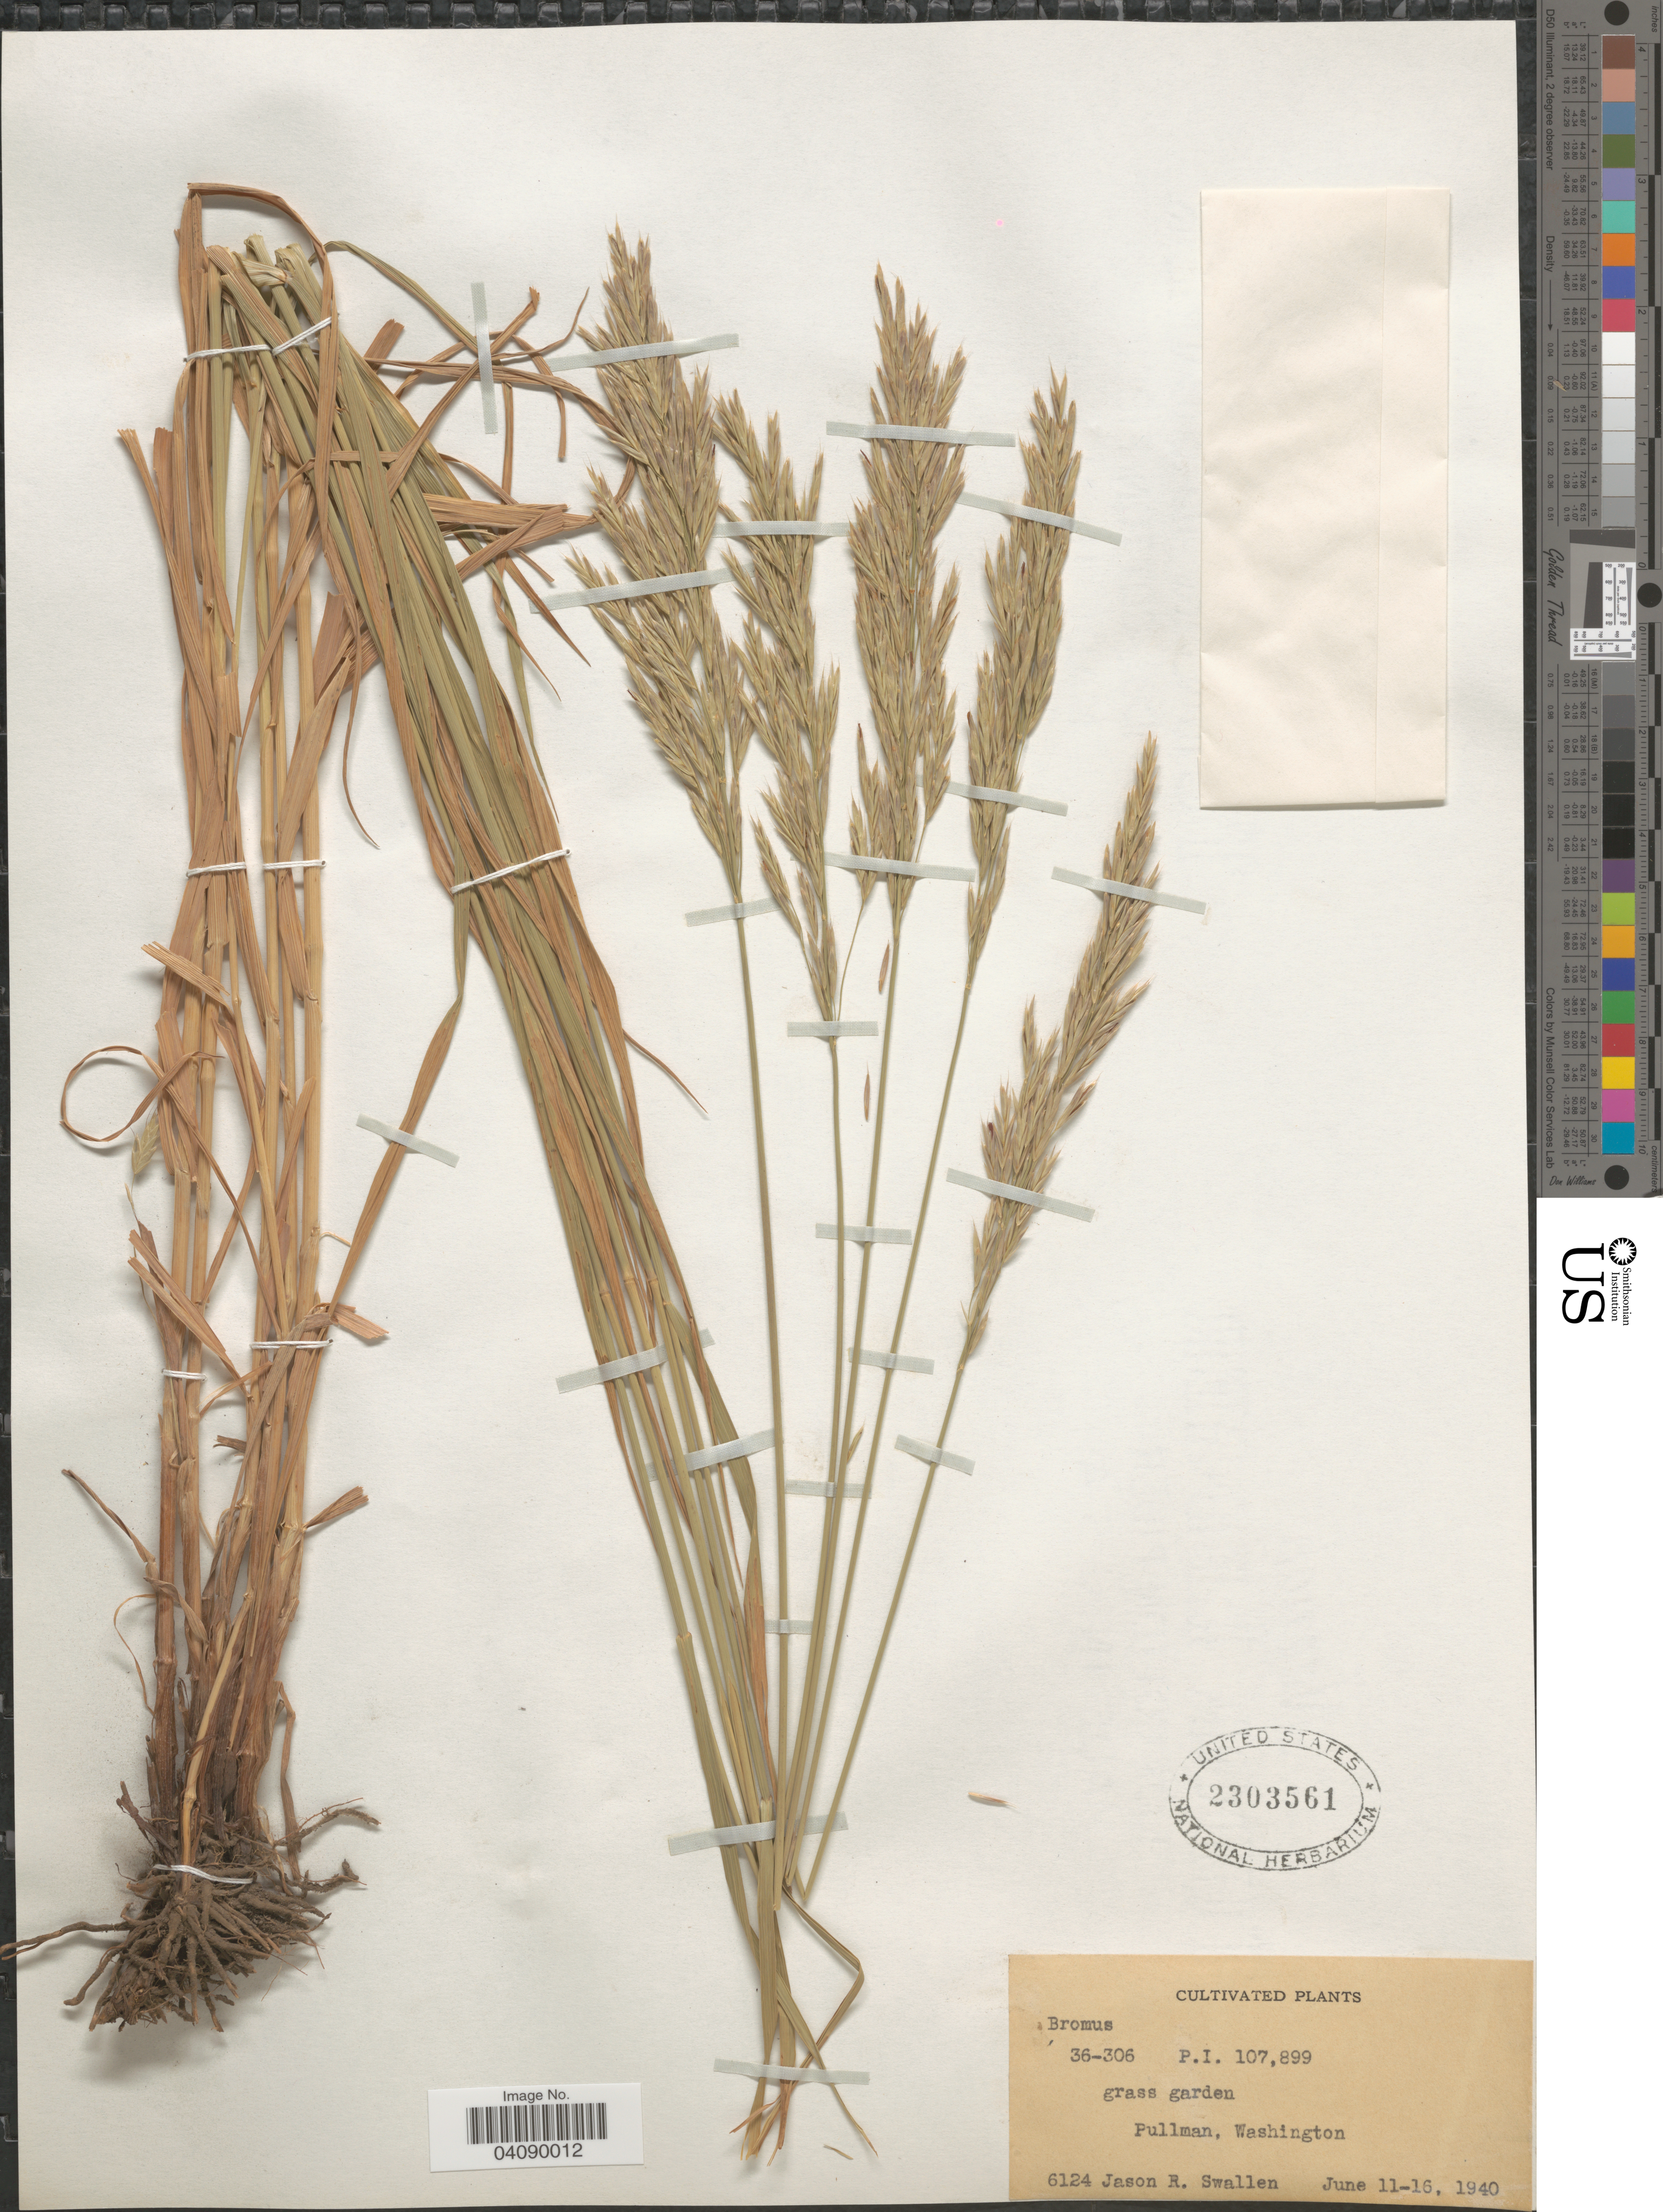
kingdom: Plantae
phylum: Tracheophyta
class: Liliopsida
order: Poales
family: Poaceae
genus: Bromus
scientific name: Bromus sp.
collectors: J. R. Swallen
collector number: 6124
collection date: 1940-06-11/1940-06-16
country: United States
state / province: Washington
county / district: Whitman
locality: Grass garden. Pullman.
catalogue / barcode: US 2303561